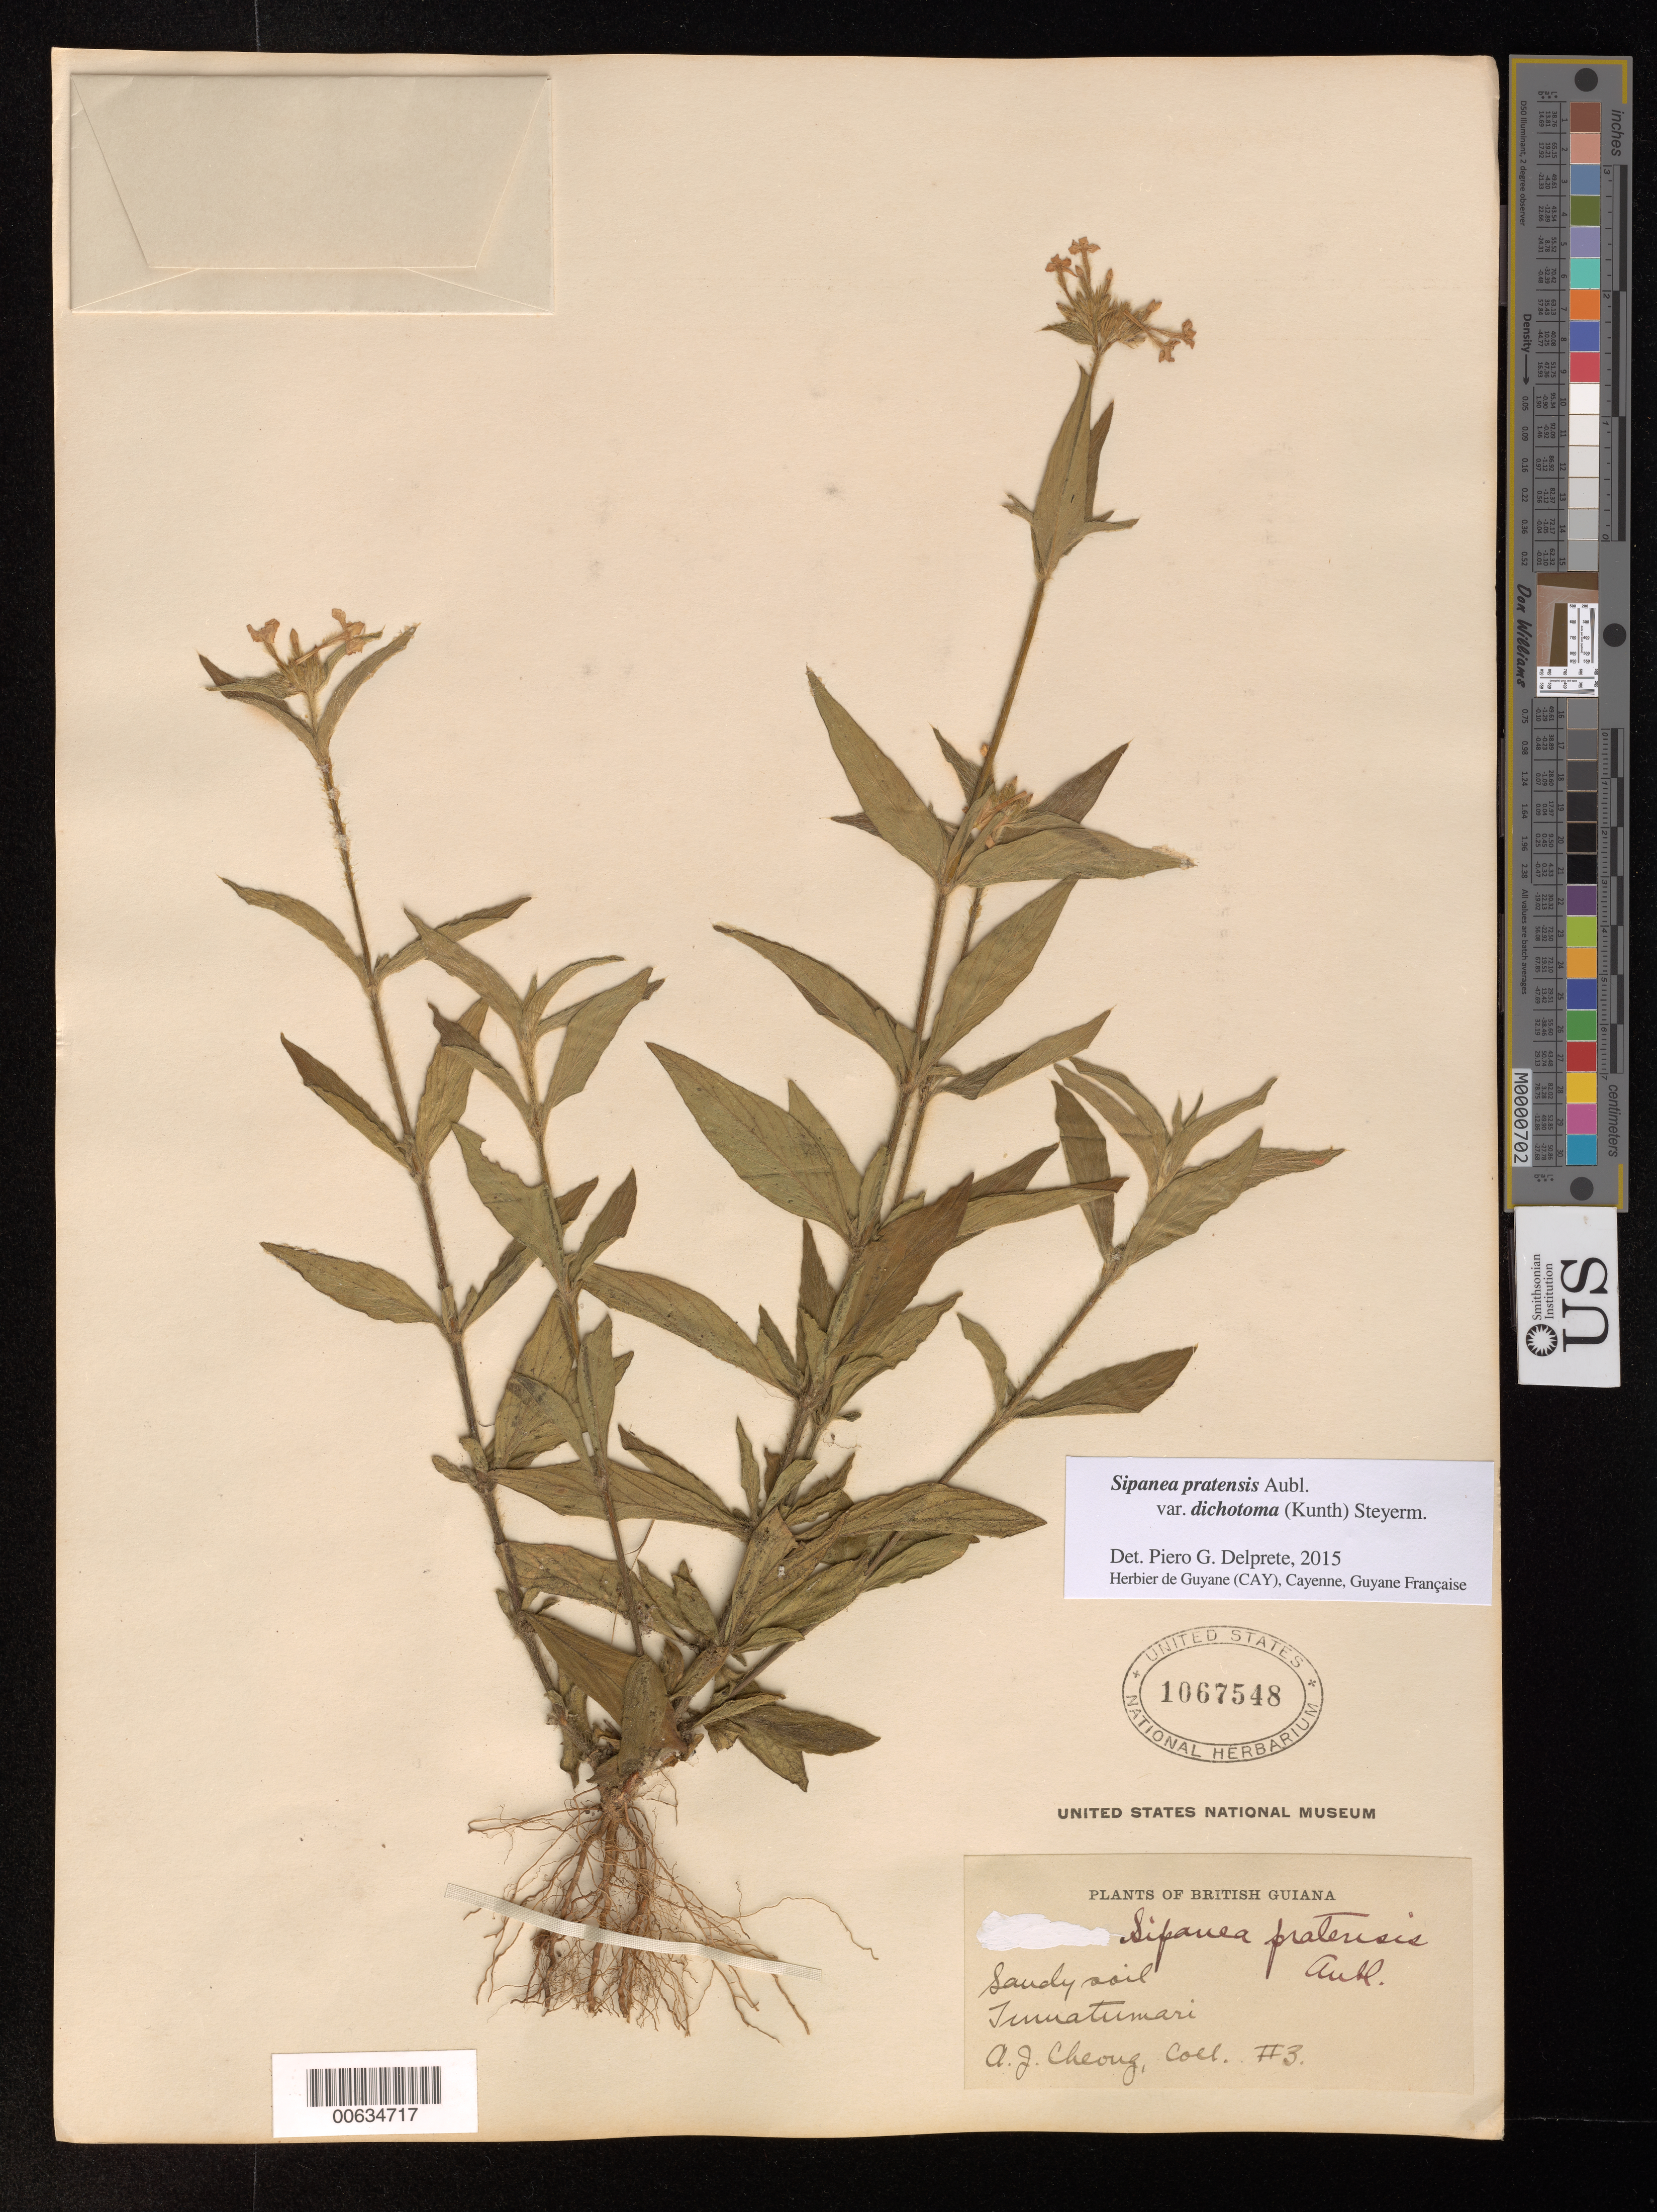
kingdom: Plantae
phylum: Tracheophyta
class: Magnoliopsida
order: Gentianales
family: Rubiaceae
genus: Sipanea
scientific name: Sipanea pratensis var. dichotoma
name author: (Kunth) Steyerm.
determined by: Delprete, P. G., Herb. de Guyane Cay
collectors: A. Cheong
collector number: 3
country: Guyana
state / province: Potaro-Siparuni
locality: Tumatumari Village, Potaro R.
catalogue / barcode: US 1067548